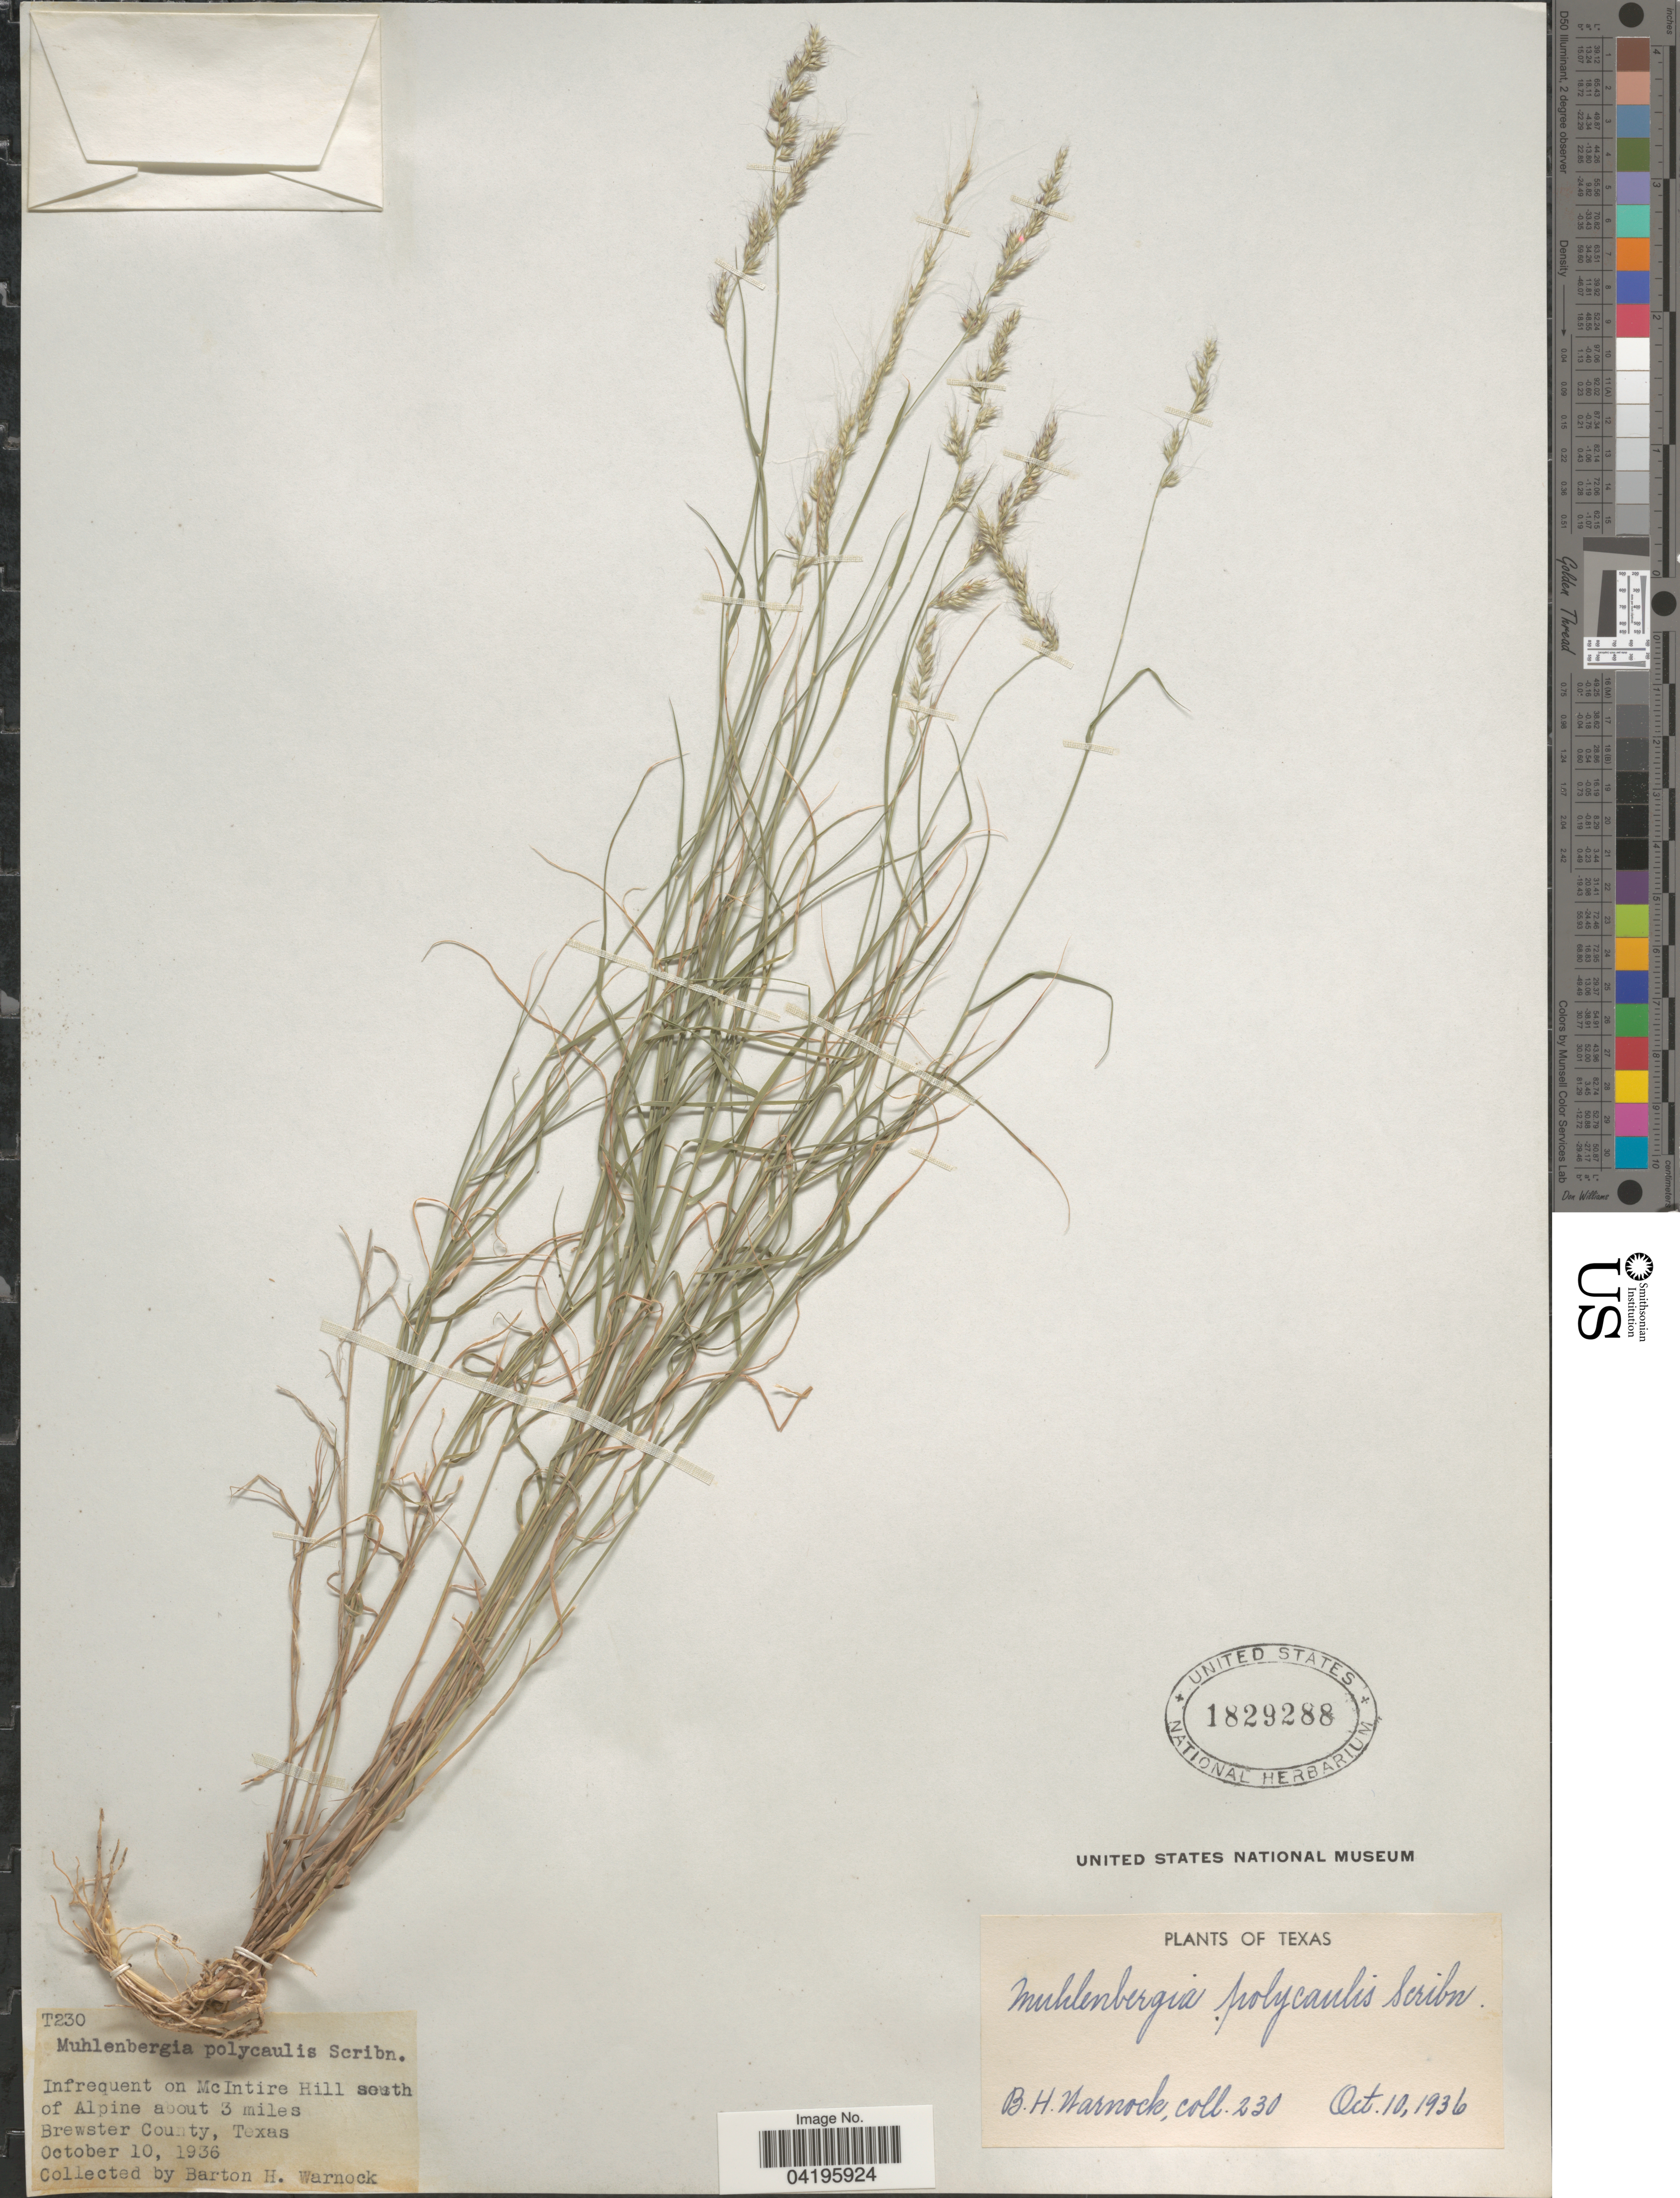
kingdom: Plantae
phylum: Tracheophyta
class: Liliopsida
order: Poales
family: Poaceae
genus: Muhlenbergia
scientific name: Muhlenbergia polycaulis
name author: Scribn.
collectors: B. H. Warnock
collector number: T230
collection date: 1936-10-10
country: United States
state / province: Texas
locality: Infrequent on McIntire Hill south of Alpine about 3 miles Brewster County.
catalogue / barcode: US 1829288